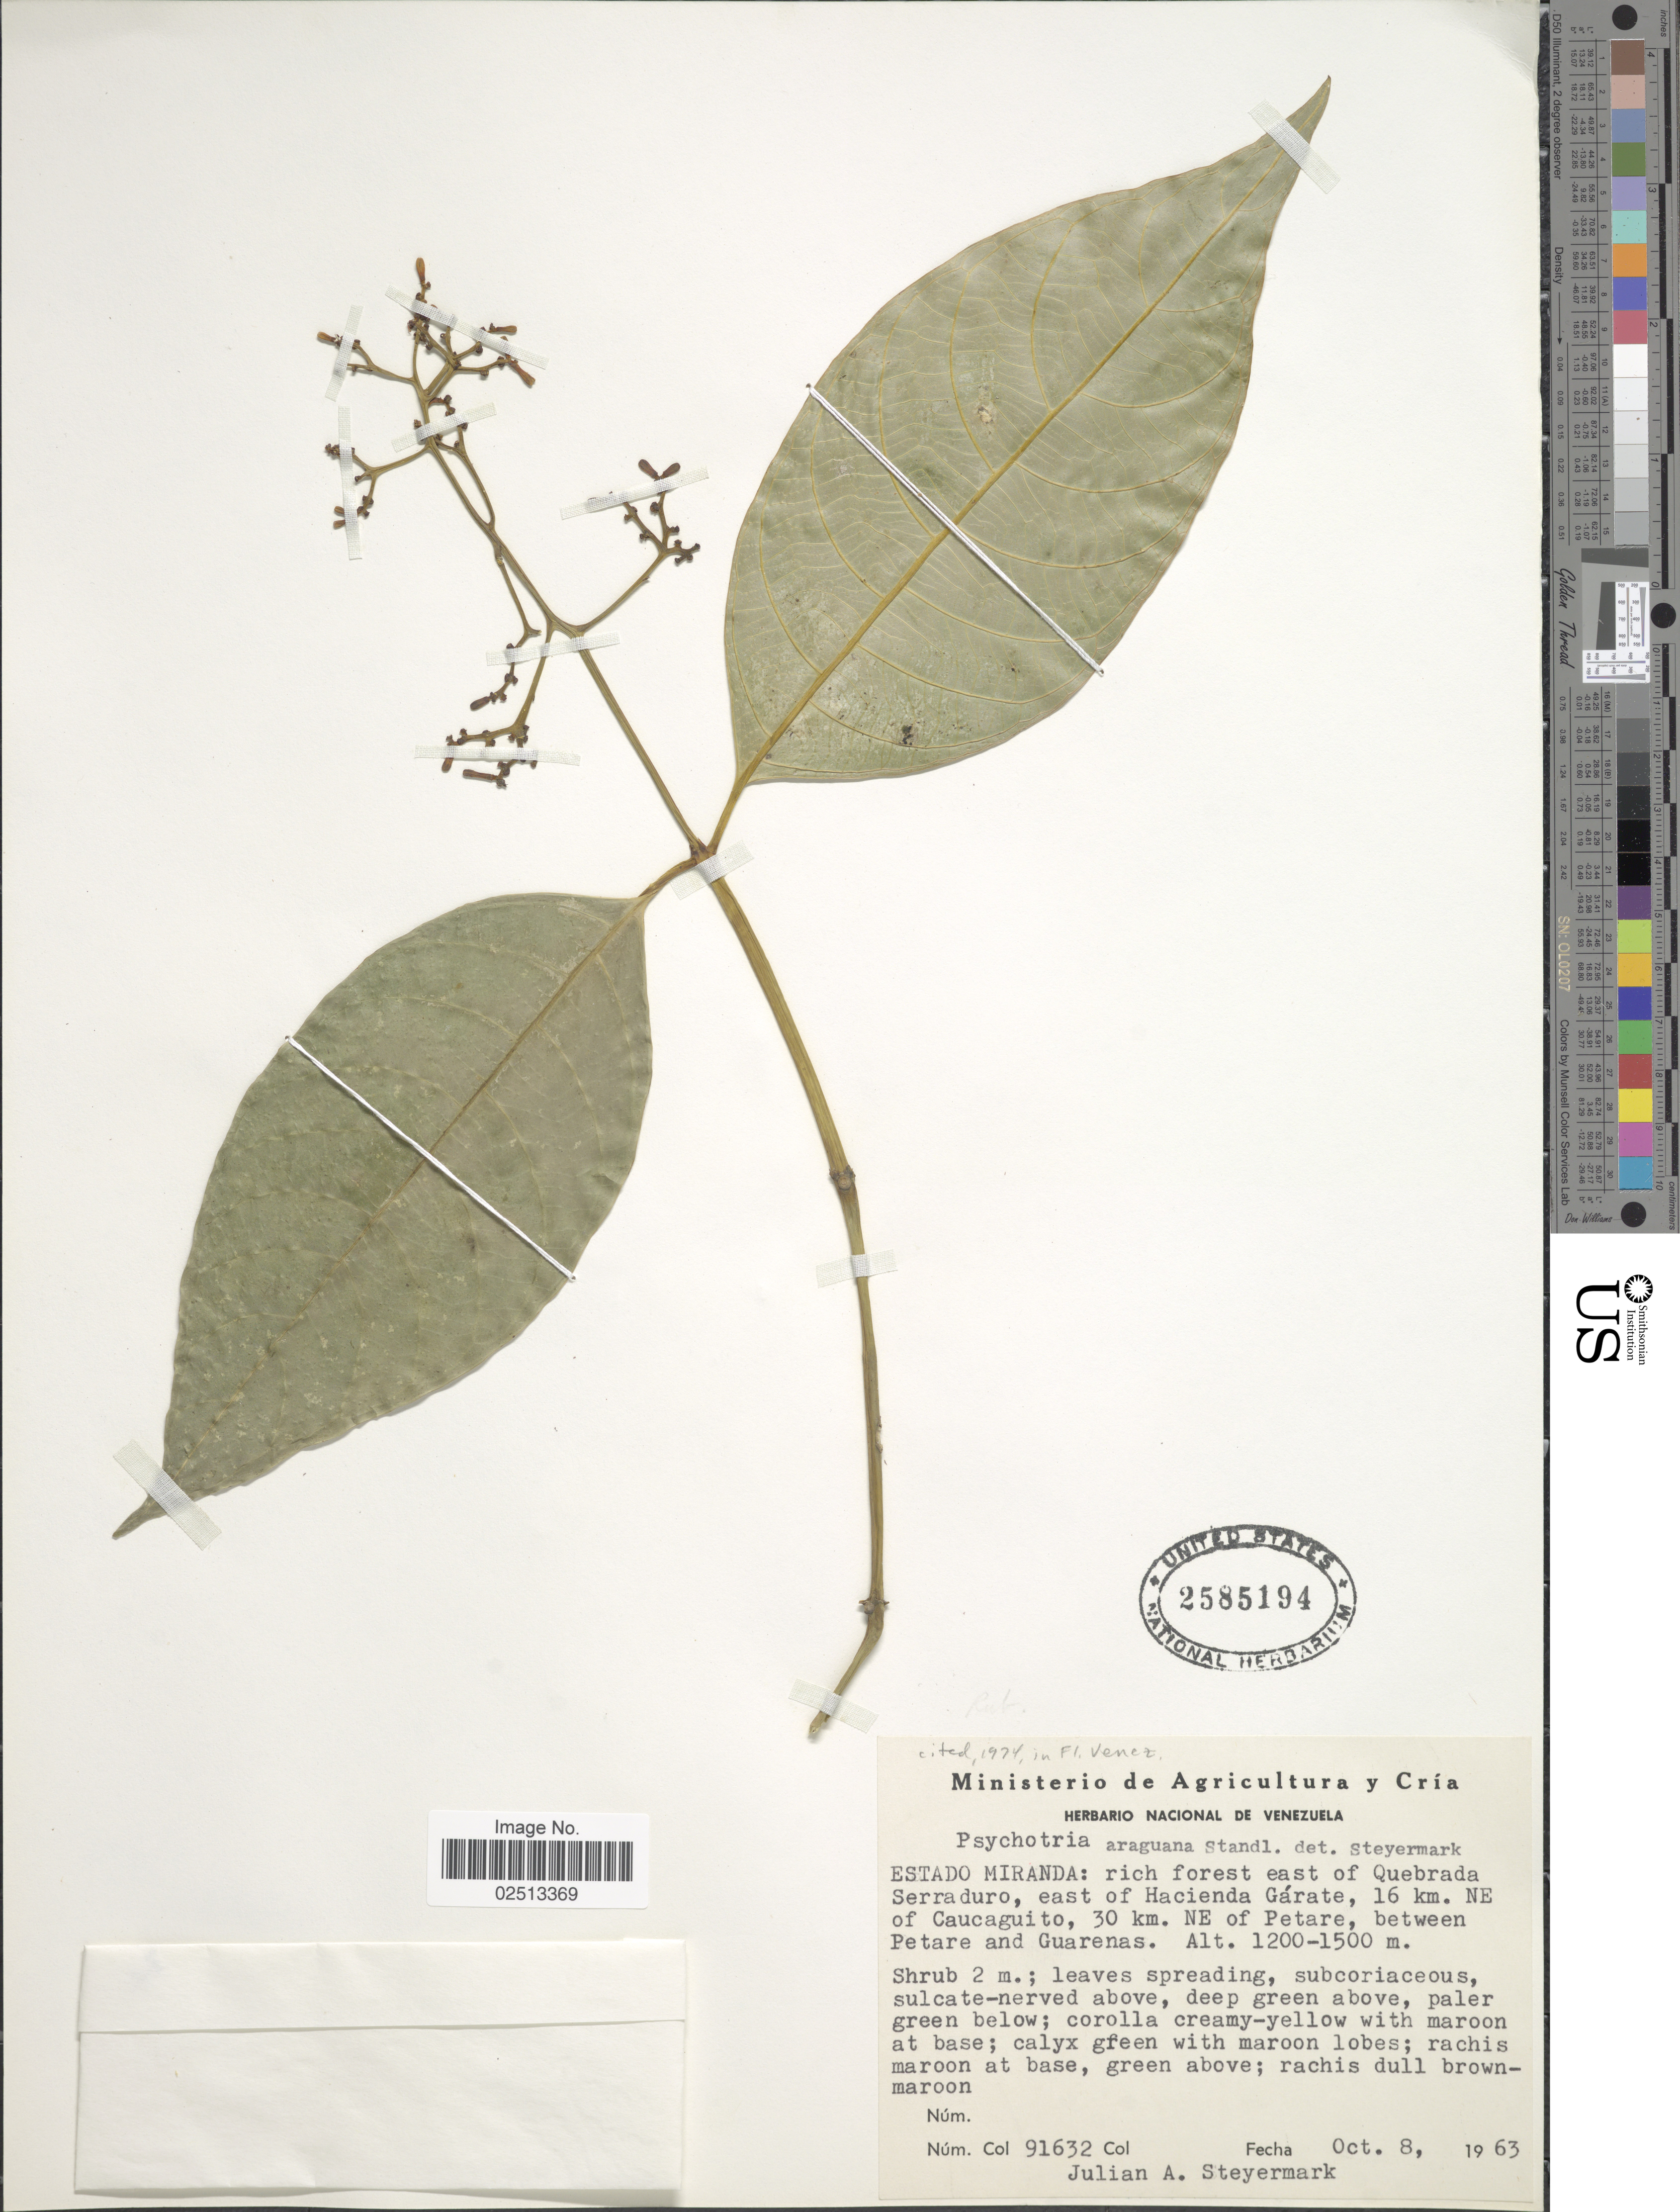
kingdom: Plantae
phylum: Tracheophyta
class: Magnoliopsida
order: Gentianales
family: Rubiaceae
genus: Psychotria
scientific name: Psychotria araguana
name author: Standl.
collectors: J. Steyermark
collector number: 91632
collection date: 1963-10-08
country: Venezuela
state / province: Miranda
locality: Estado Miranda: rich forest east of Quebrada Serraduro, east of Hacienda Garate, 16 km. NE of Caucaguito, 30 km NE of Petare, between Petare and Guarenas.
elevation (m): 1200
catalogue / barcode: US 2585194